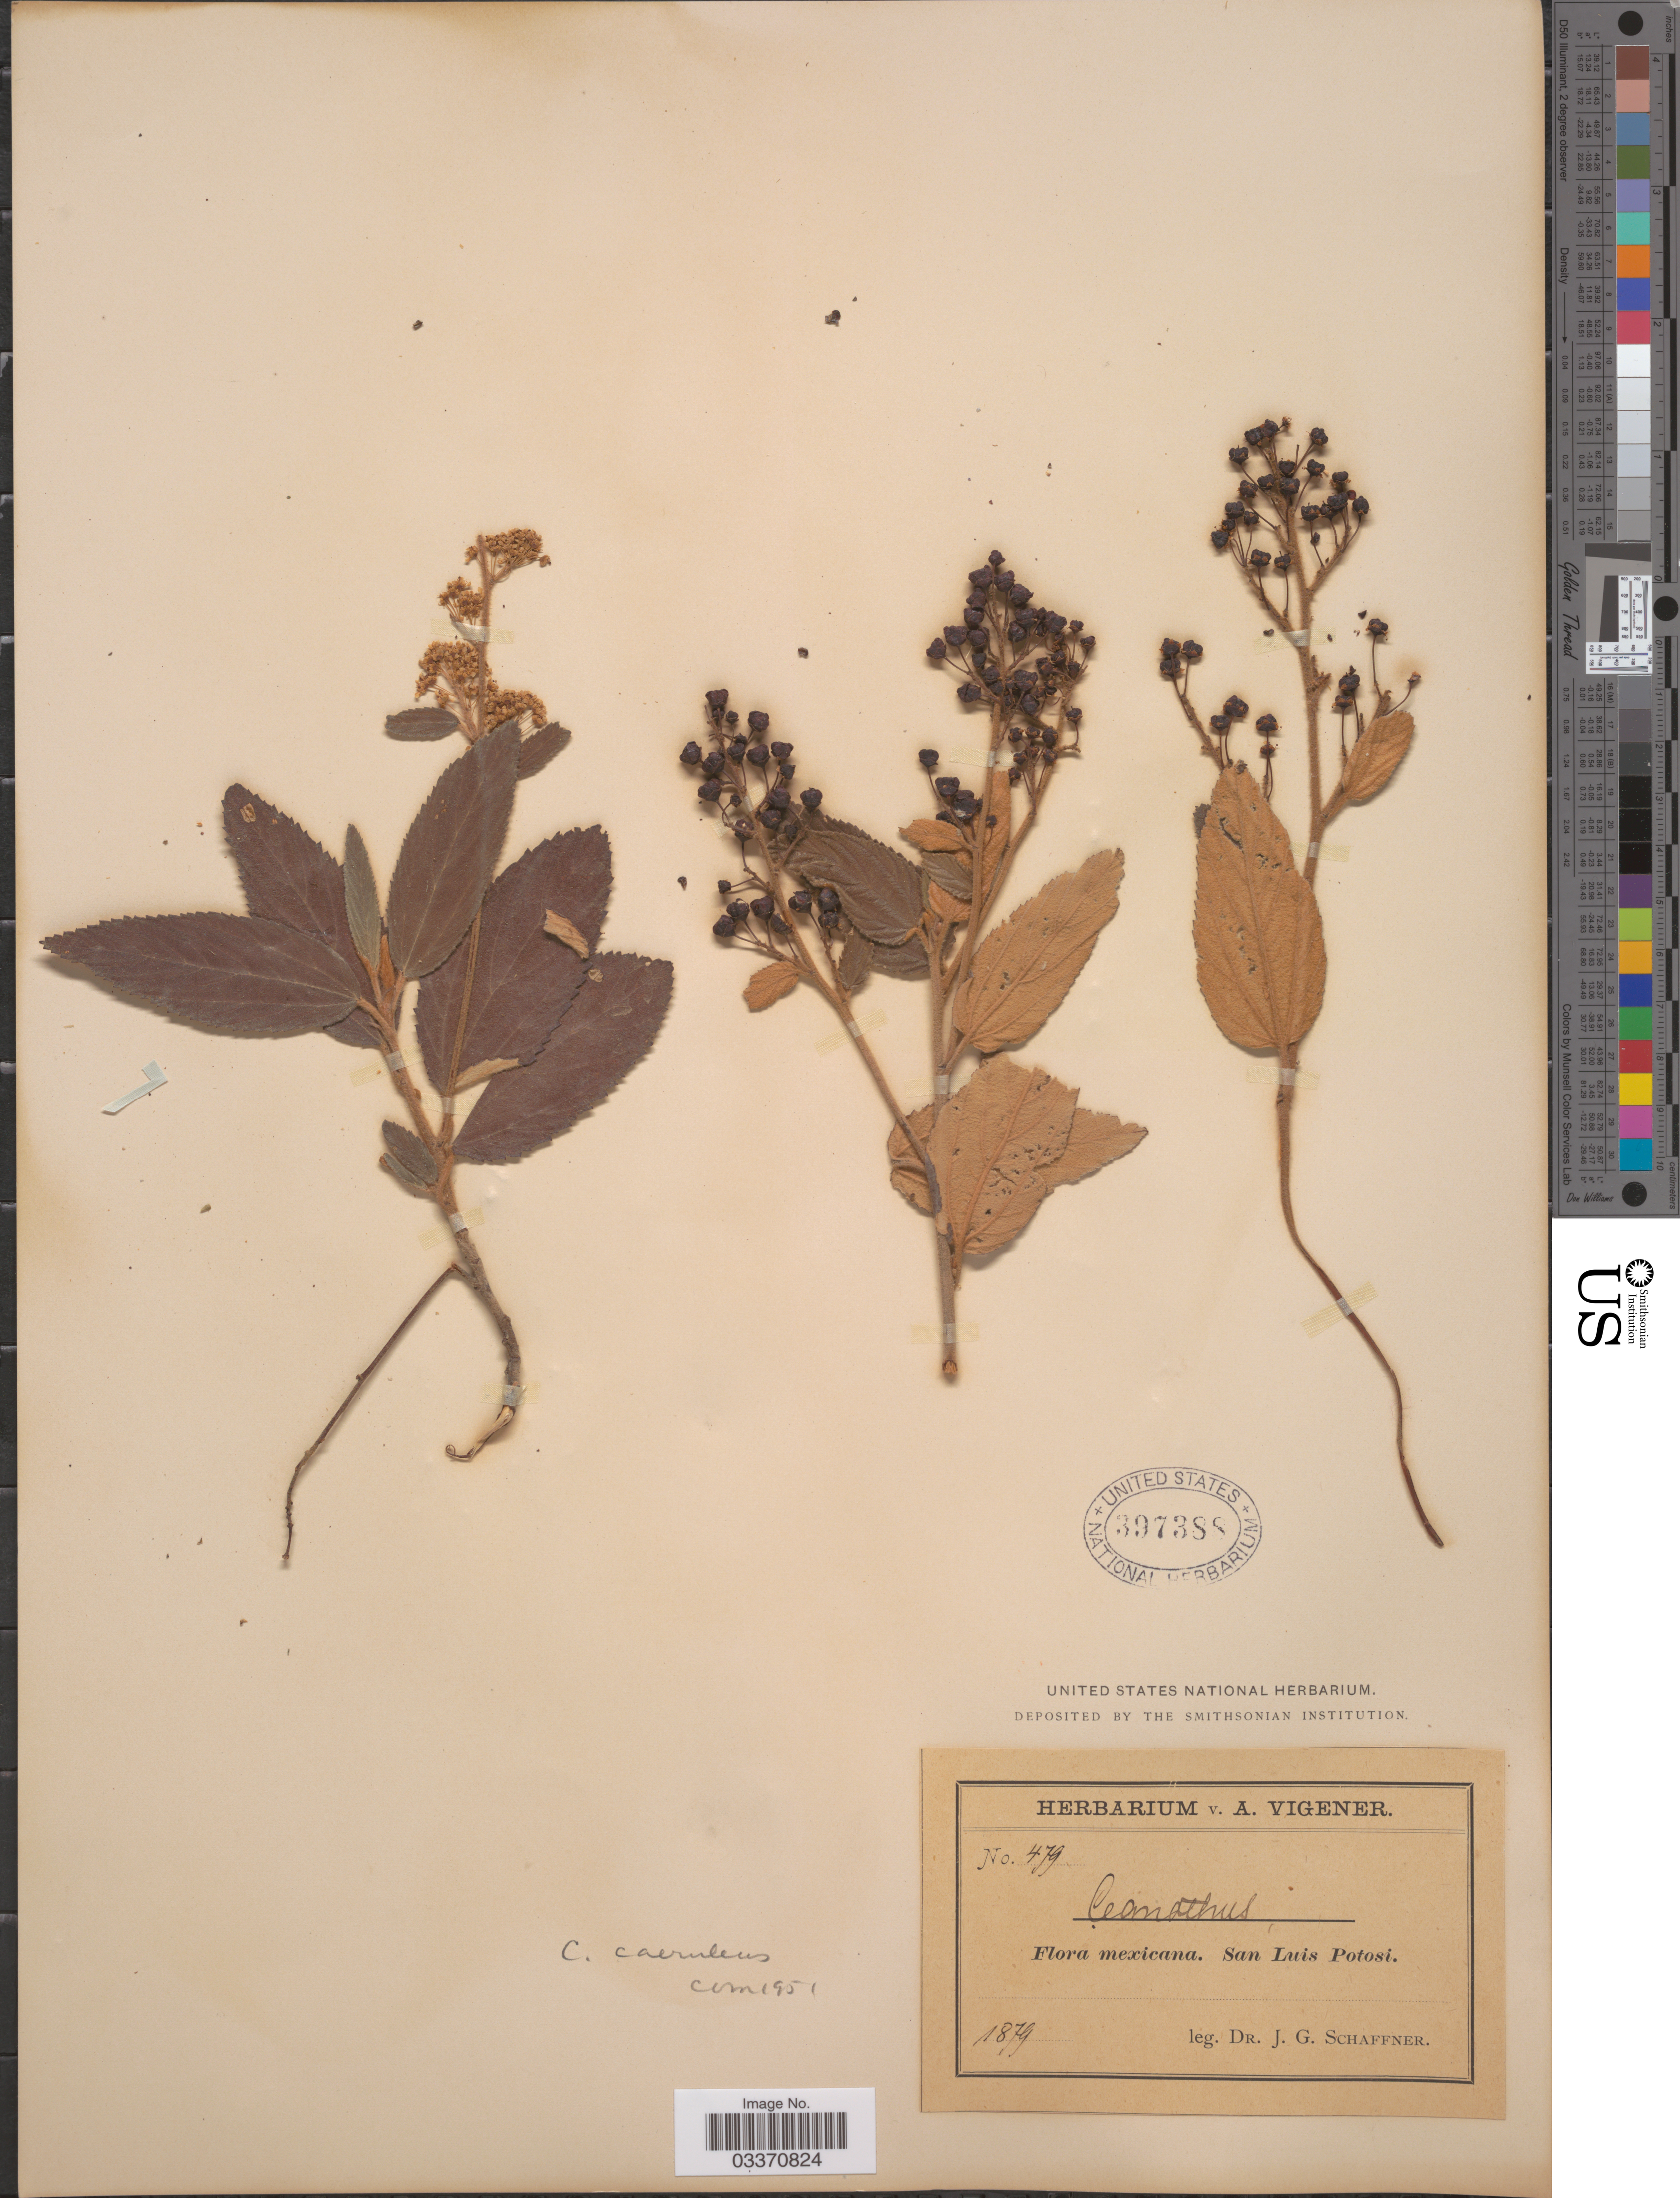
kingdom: Plantae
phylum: Tracheophyta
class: Magnoliopsida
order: Rosales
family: Rhamnaceae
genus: Ceanothus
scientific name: Ceanothus caeruleus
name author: Lag.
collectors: J. G. Schaffner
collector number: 479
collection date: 1879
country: Mexico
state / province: San Luis Potosí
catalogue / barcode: US 397388